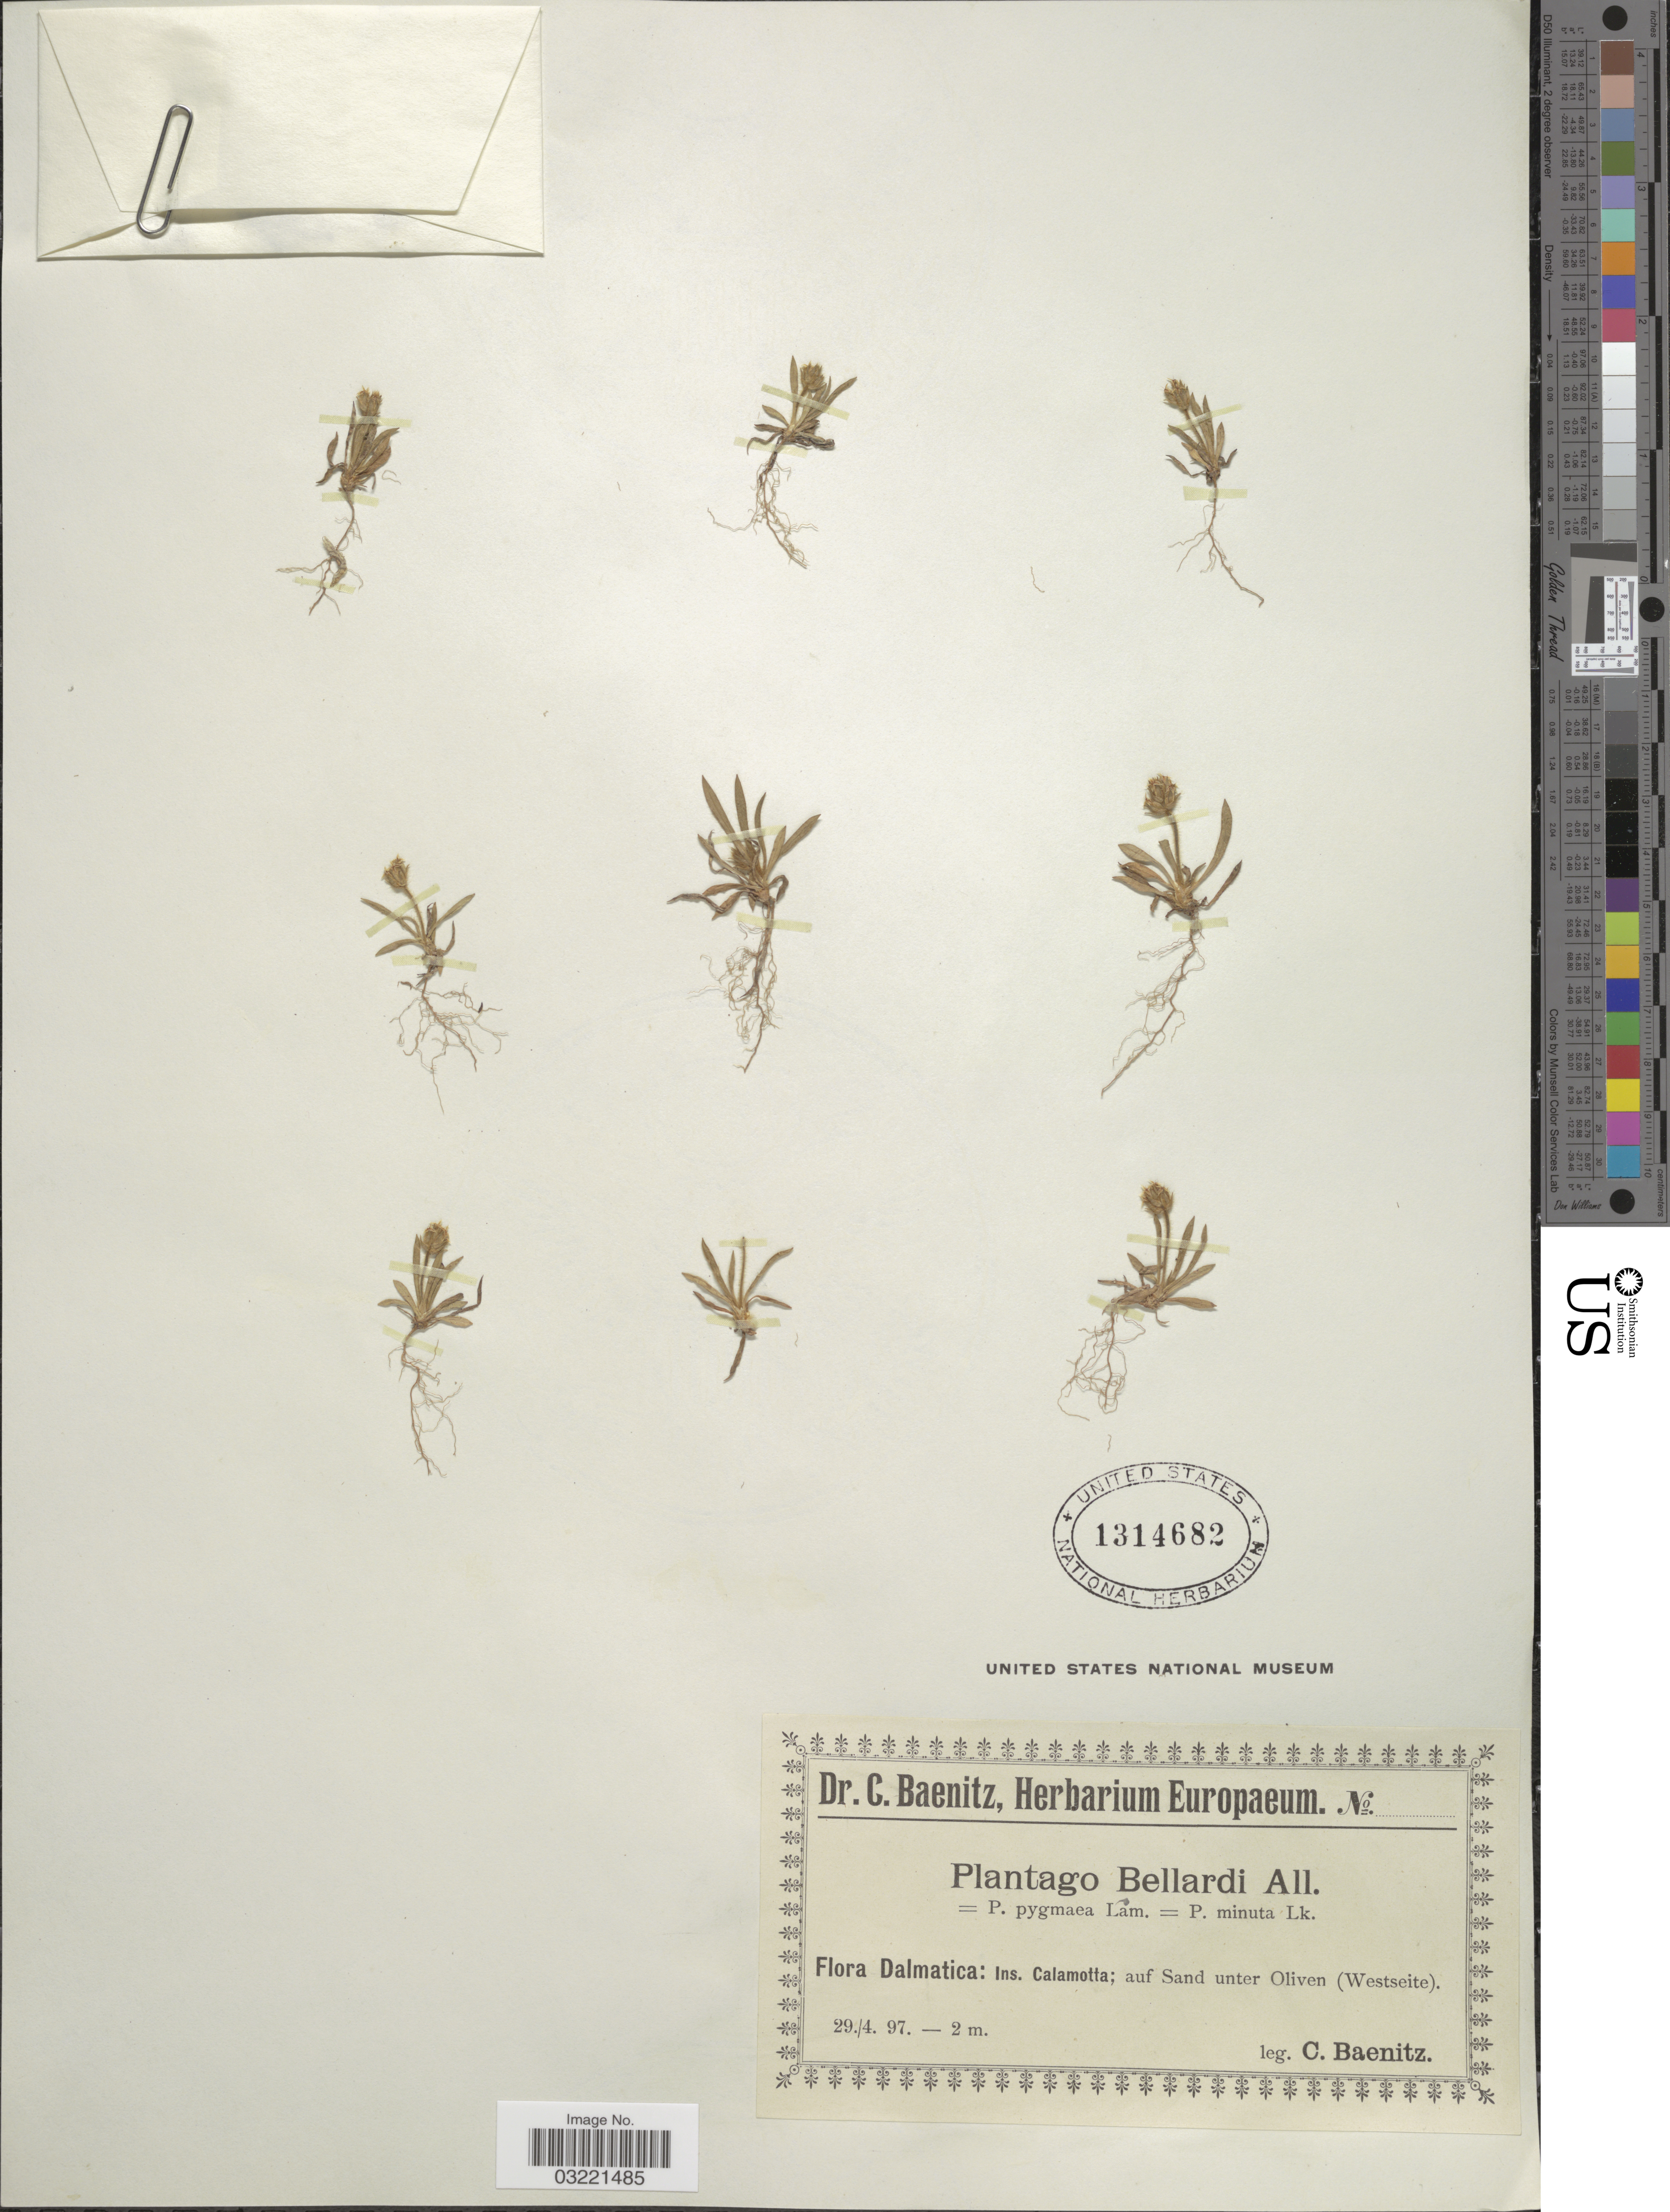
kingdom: Plantae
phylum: Tracheophyta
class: Magnoliopsida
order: Lamiales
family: Plantaginaceae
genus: Plantago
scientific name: Plantago bellardi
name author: All.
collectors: C. G. Baenitz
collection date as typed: Transcribed d/m/y: 29/4/97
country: Croatia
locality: Dalmatica: Ins. Calamotta; auf Sand unter Oliven (Westseite).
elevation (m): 2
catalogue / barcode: US 1314682